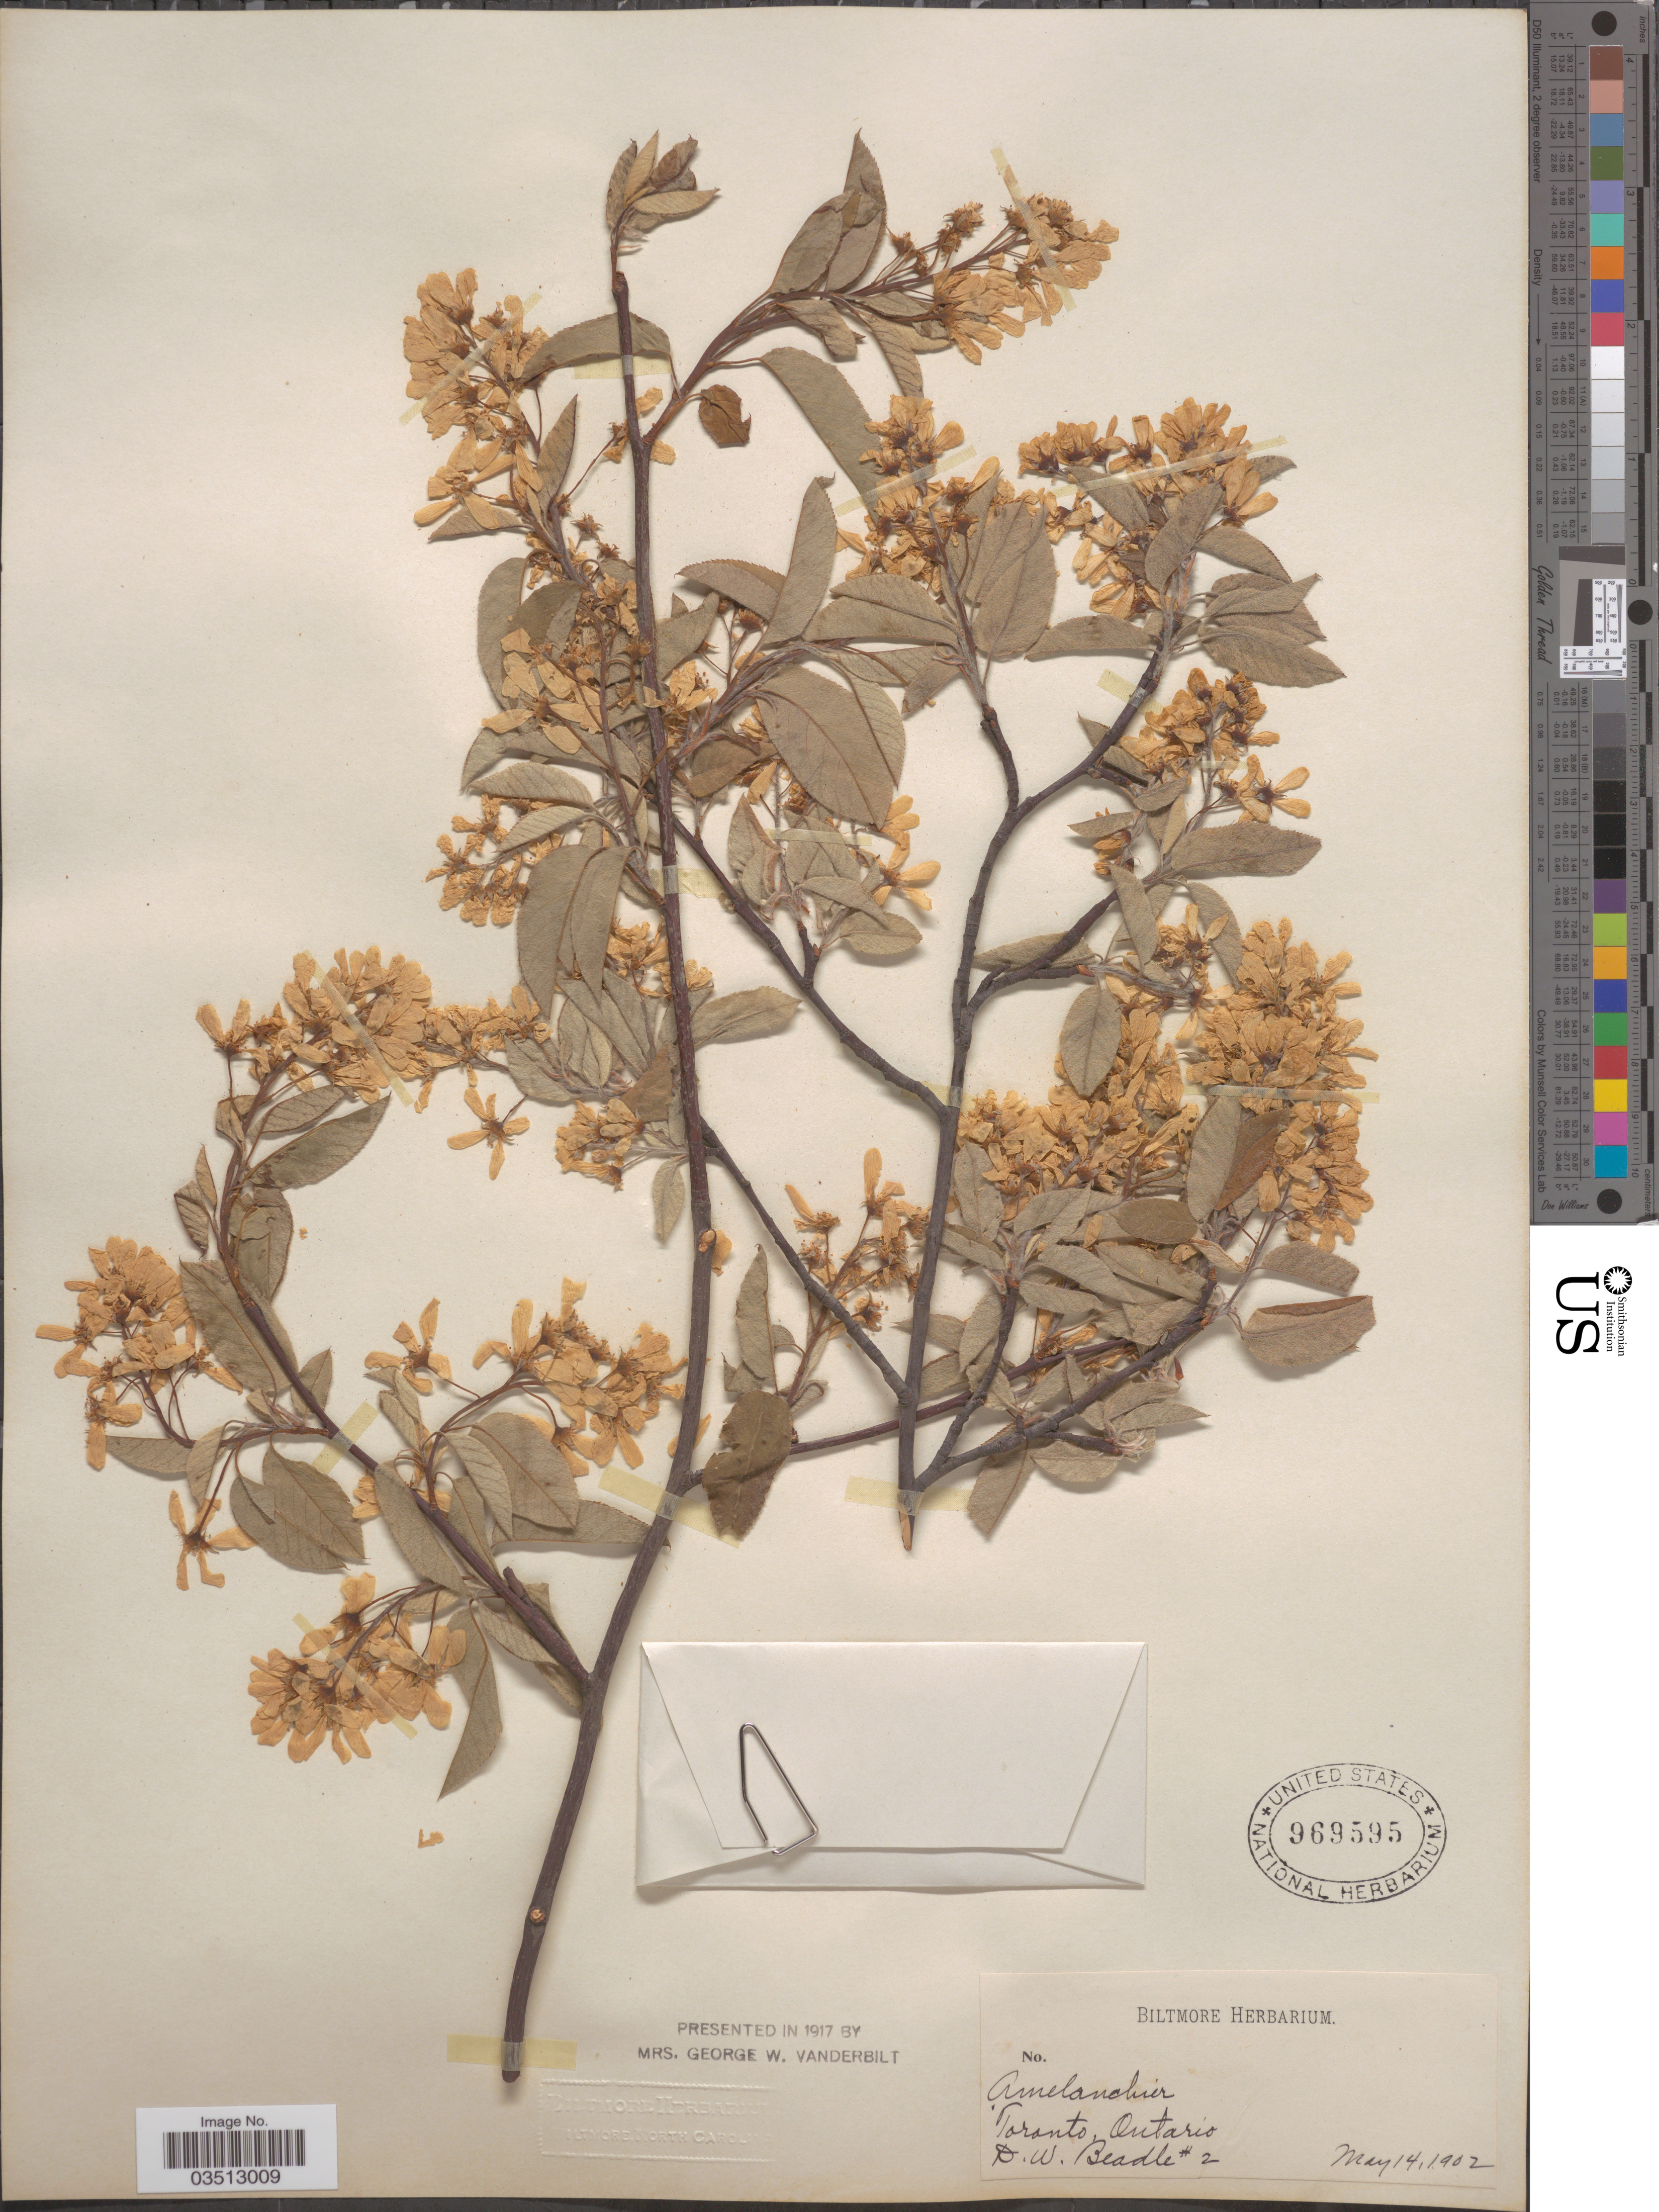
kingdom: Plantae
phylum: Tracheophyta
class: Magnoliopsida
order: Rosales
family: Rosaceae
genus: Amelanchier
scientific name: Amelanchier sp.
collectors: D. Beadle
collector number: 2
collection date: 1902-05-14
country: Canada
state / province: Ontario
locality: Toronto.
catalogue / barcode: US 969595